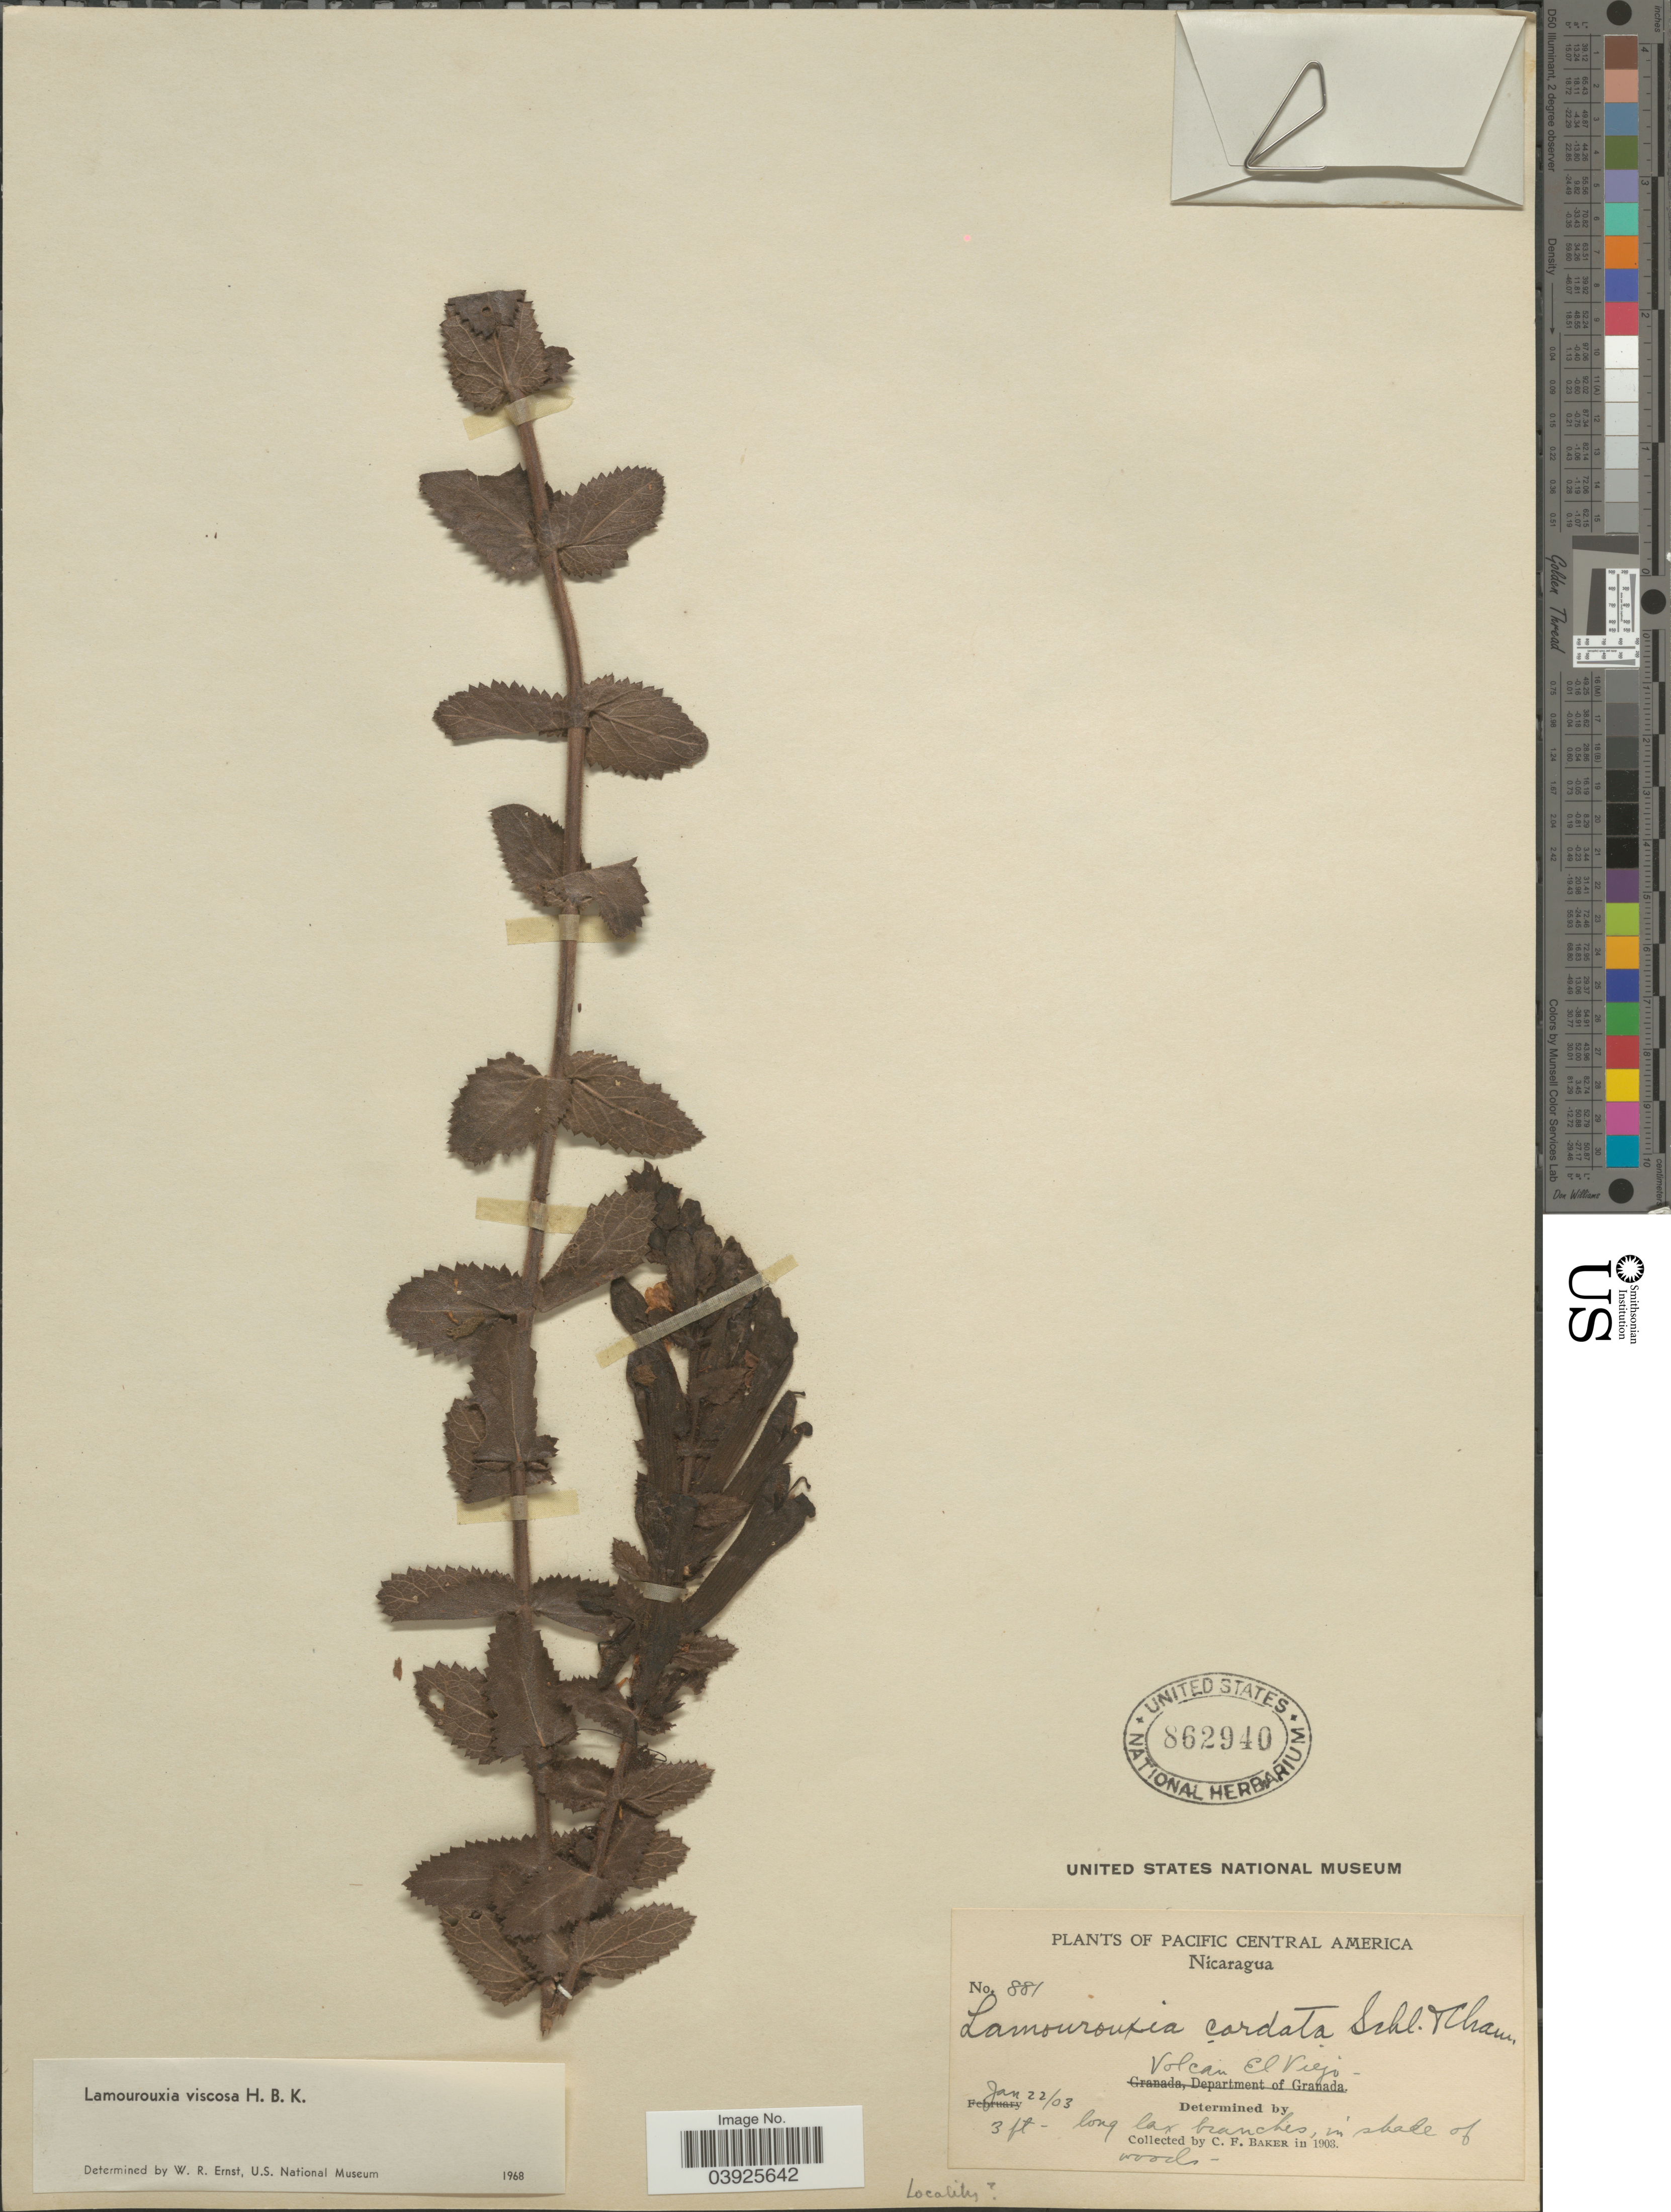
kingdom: Plantae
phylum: Tracheophyta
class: Magnoliopsida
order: Lamiales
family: Orobanchaceae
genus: Lamourouxia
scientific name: Lamourouxia viscosa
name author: Kunth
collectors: C. F. Baker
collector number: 881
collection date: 1903-01-22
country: Nicaragua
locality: Pacific Central America. Volcan El Viejo.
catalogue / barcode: US 862940